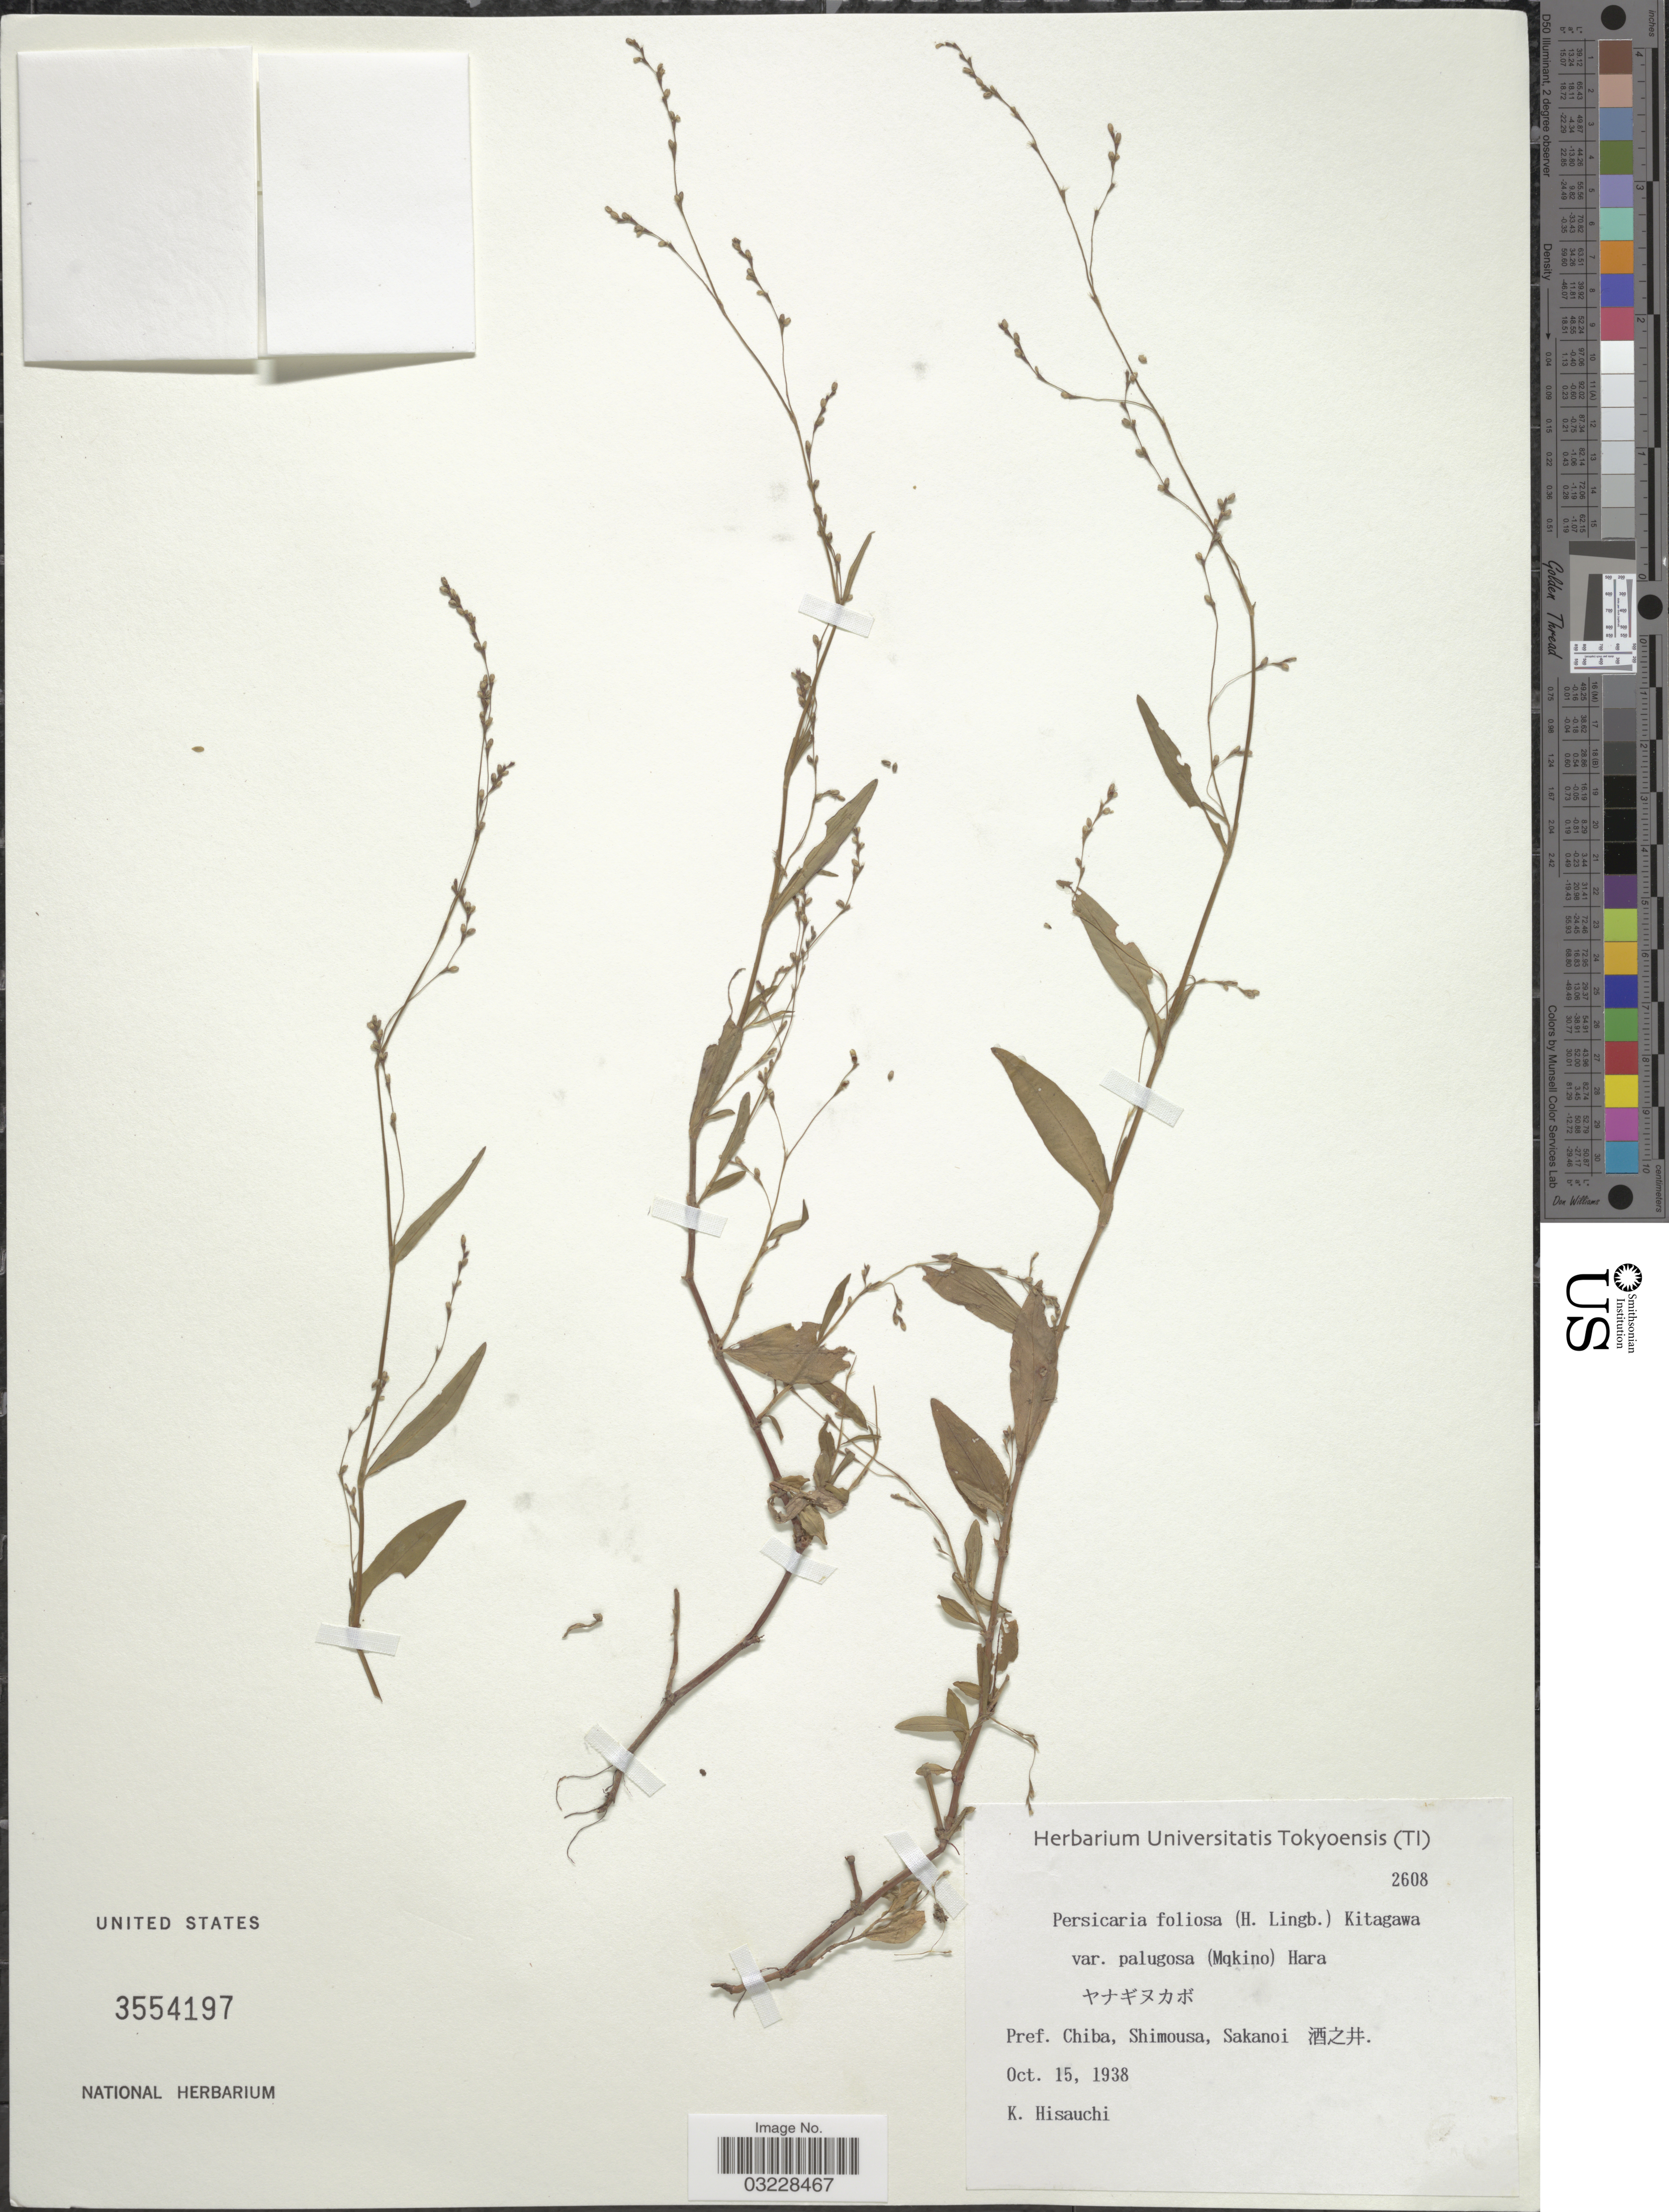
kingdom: Plantae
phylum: Tracheophyta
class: Magnoliopsida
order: Caryophyllales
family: Polygonaceae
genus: Polygonum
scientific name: Polygonum foliosum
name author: H. Lindb.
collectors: K. Hisauchi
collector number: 2608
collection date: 1938-10-15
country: Japan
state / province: Tiba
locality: Pref. Chiba, Shimousa, Sakanoi X.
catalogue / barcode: US 3554197